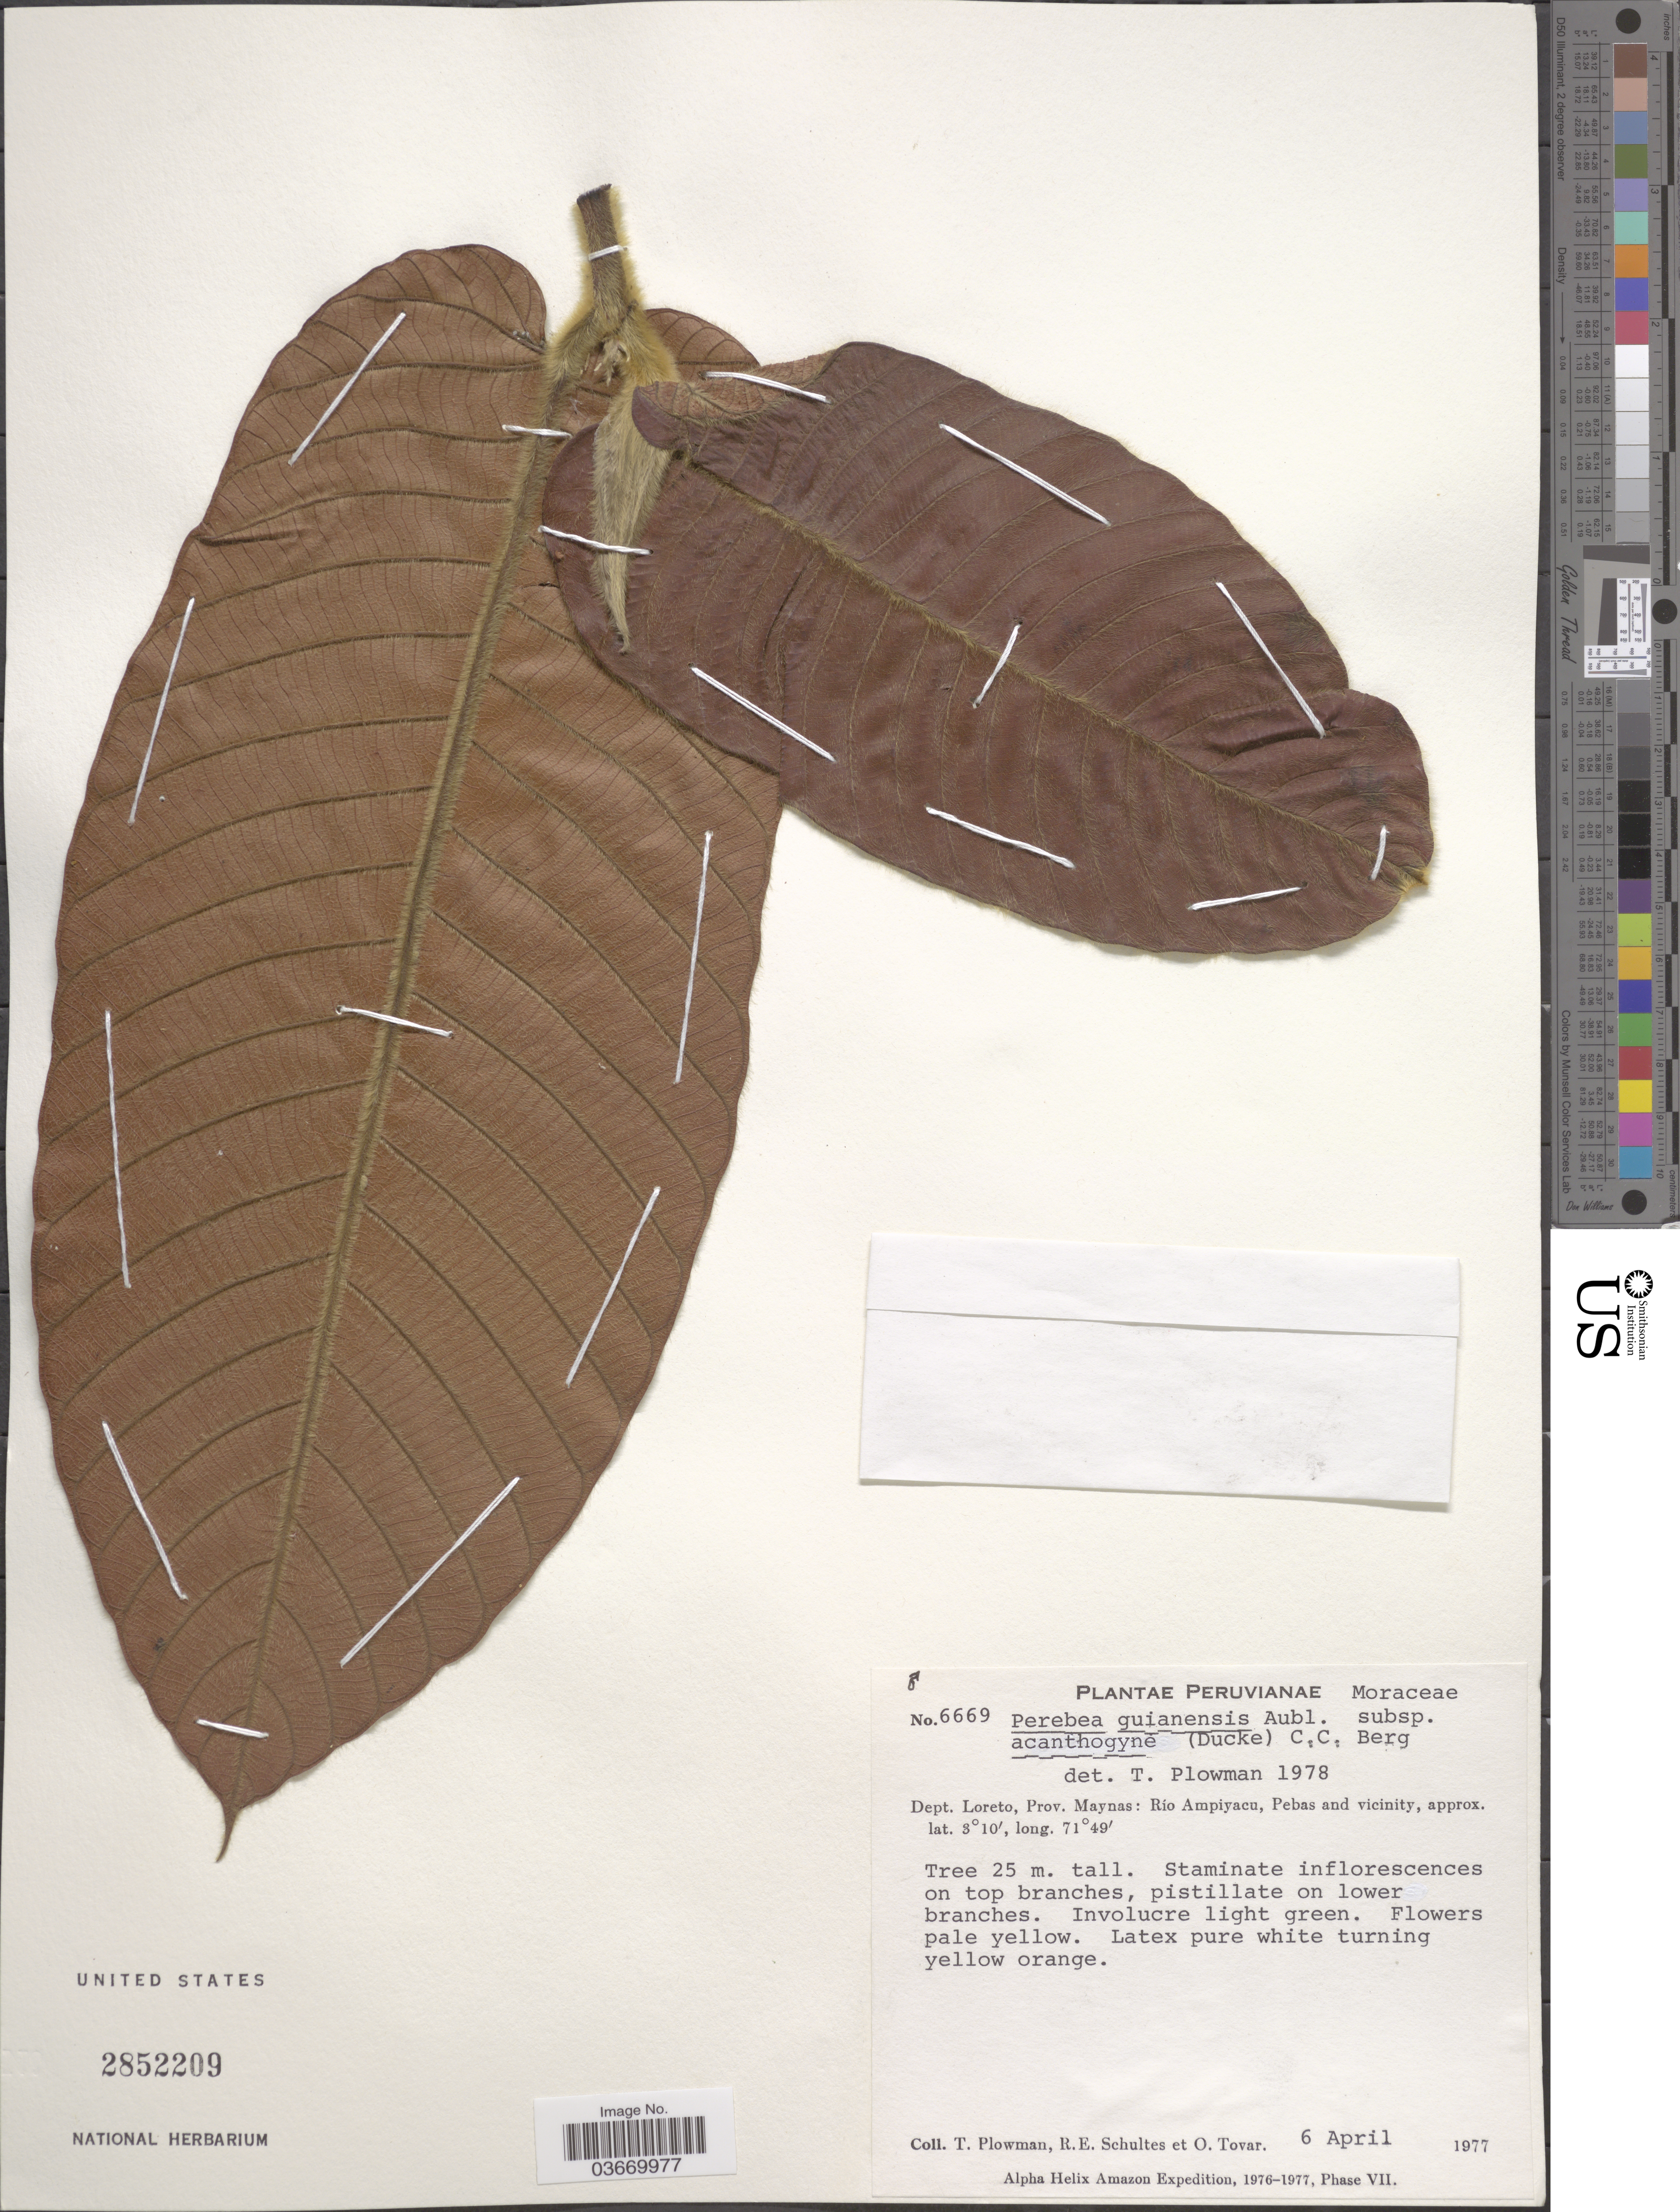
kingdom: Plantae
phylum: Tracheophyta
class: Magnoliopsida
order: Rosales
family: Moraceae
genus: Perebea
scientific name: Perebea guianensis subsp. guianensis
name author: Aubl.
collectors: T. Plowman, R. E. Schultes & Ó. Tovar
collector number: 6669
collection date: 1977-04-06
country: Peru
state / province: Loreto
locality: Dept. Loreto, Prov. Maynas: Río Ampiyacu, Pebas and vicinity.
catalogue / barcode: US 2852209